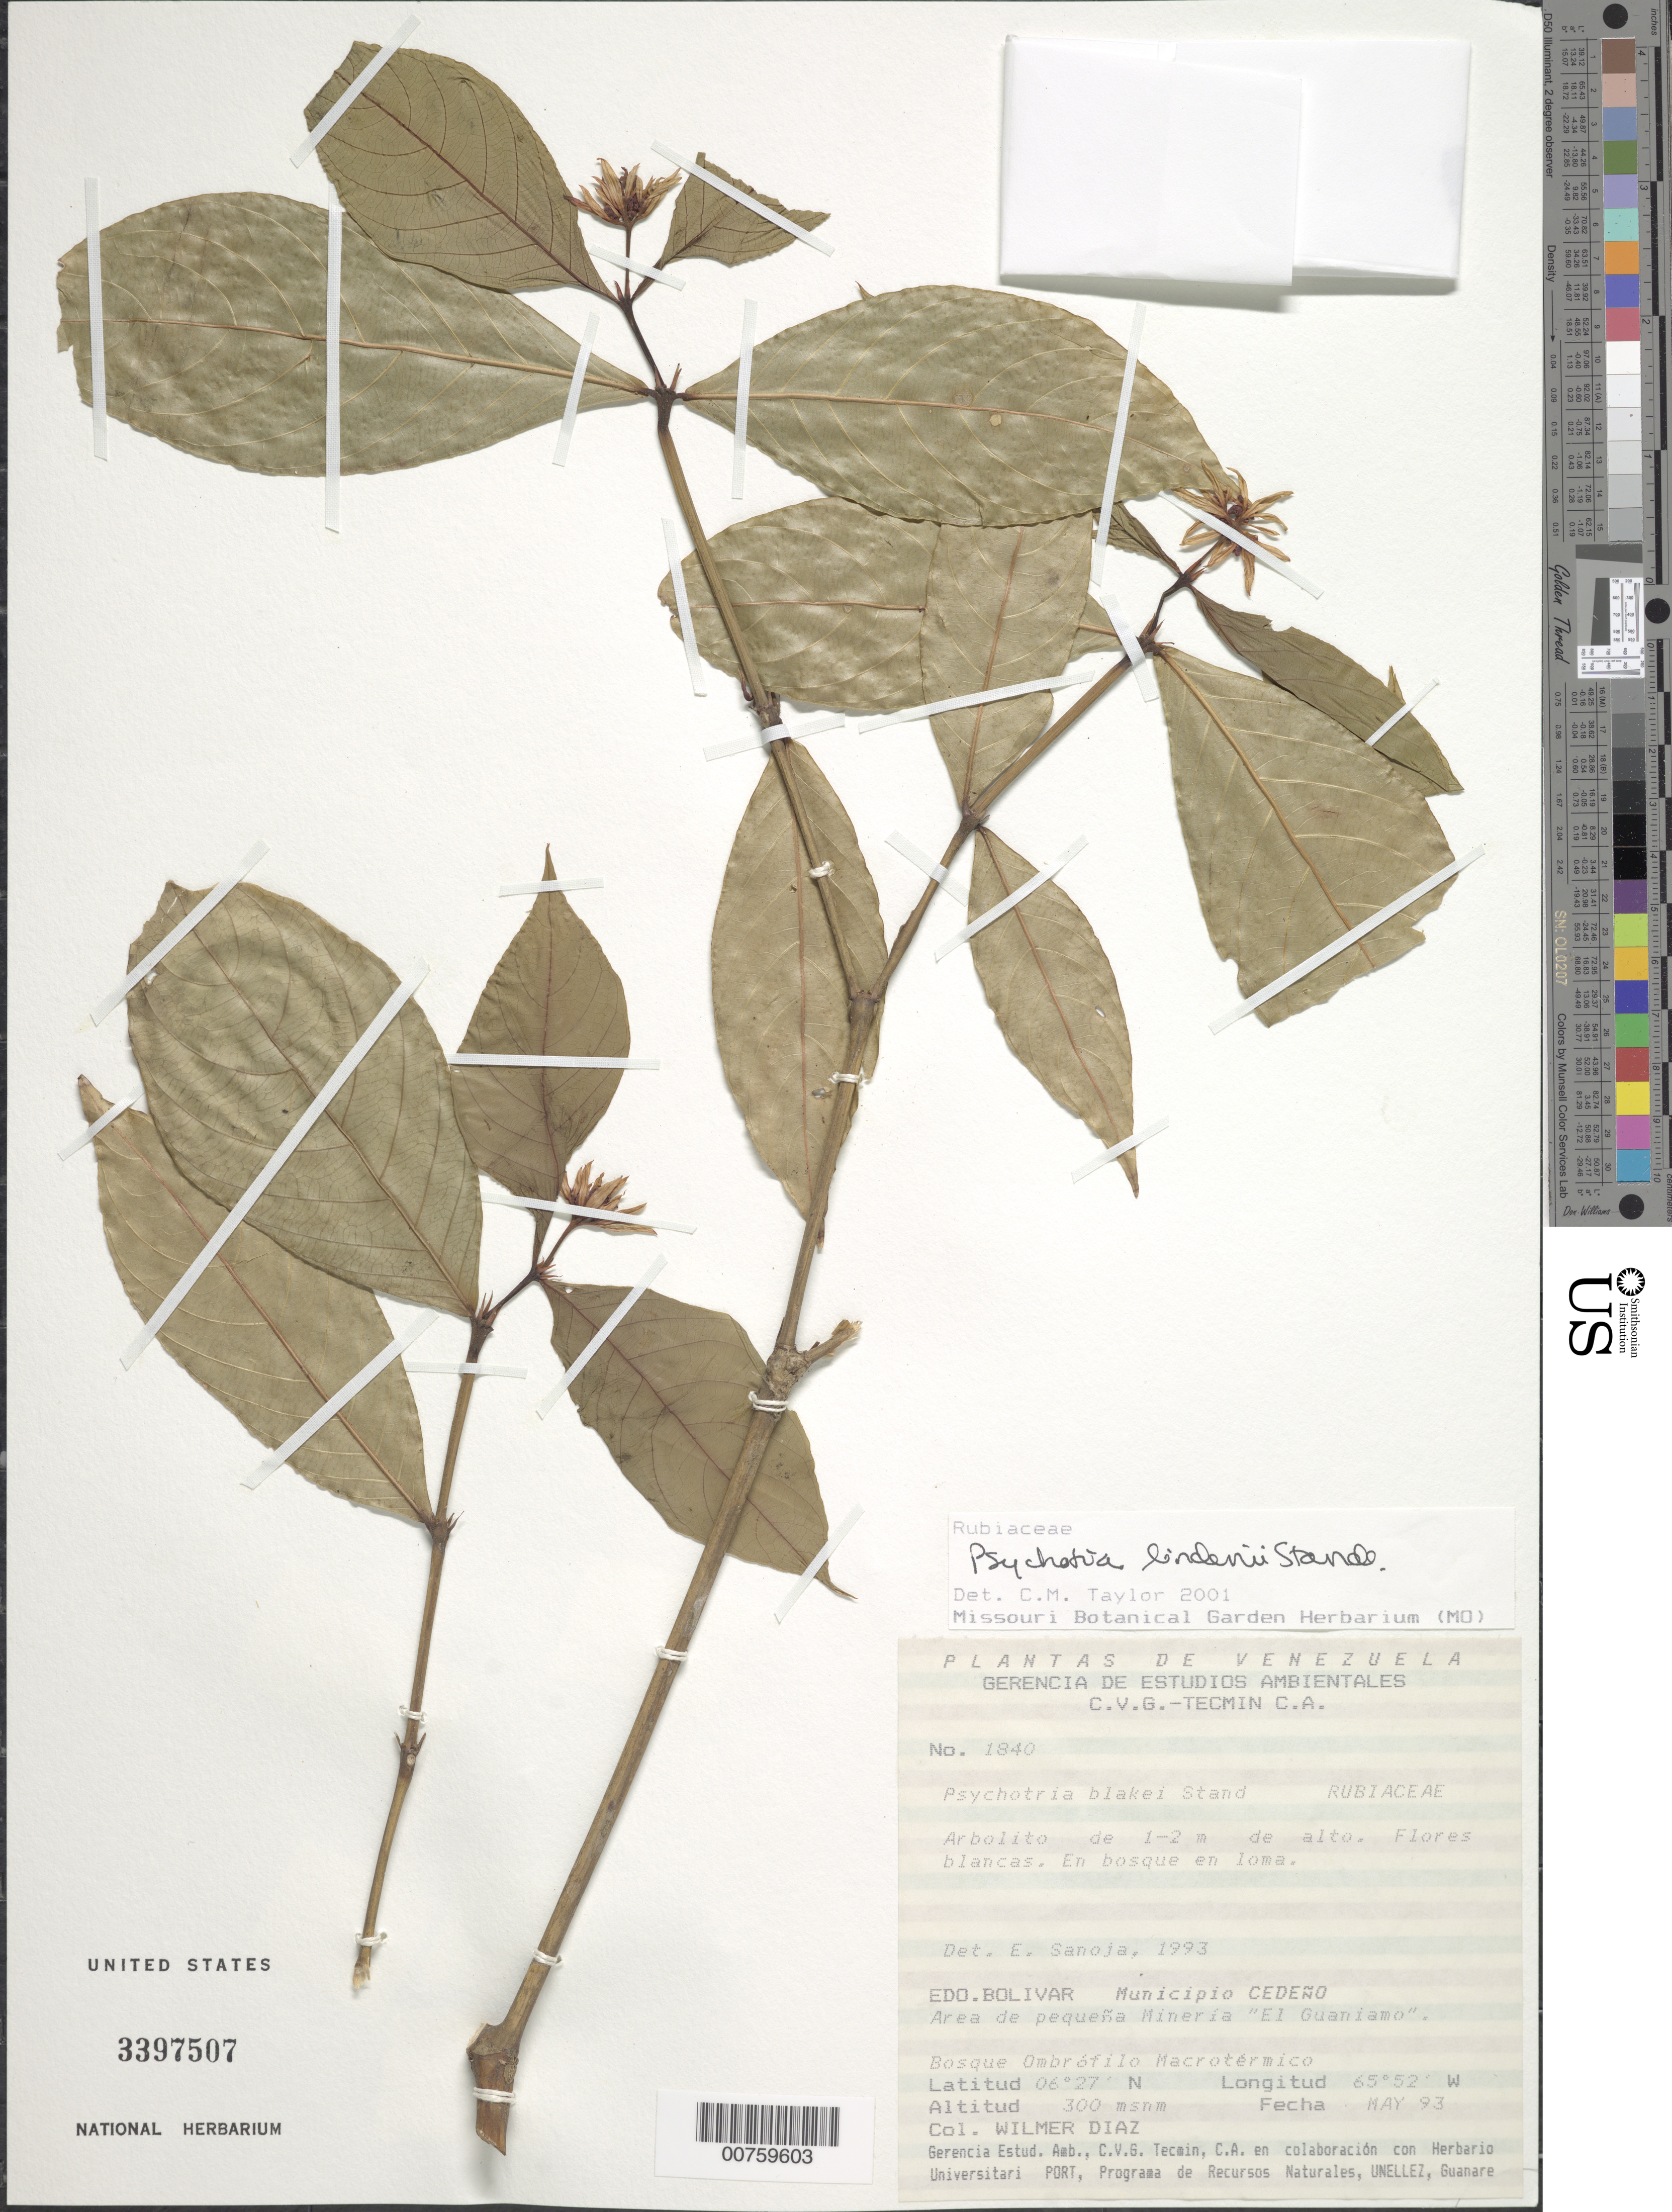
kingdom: Plantae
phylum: Tracheophyta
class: Magnoliopsida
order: Gentianales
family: Rubiaceae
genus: Psychotria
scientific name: Psychotria lindenii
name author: Standl.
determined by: Taylor, Charlotte M.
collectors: W. Díaz P.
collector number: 1840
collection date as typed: May-93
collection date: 1993-05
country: Venezuela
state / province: Bolívar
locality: Mun. Cedeño, Mineria "El Guaniamo"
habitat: Bosque ombrofil macrotermico; en bosque en loma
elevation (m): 300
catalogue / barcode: US 3397507